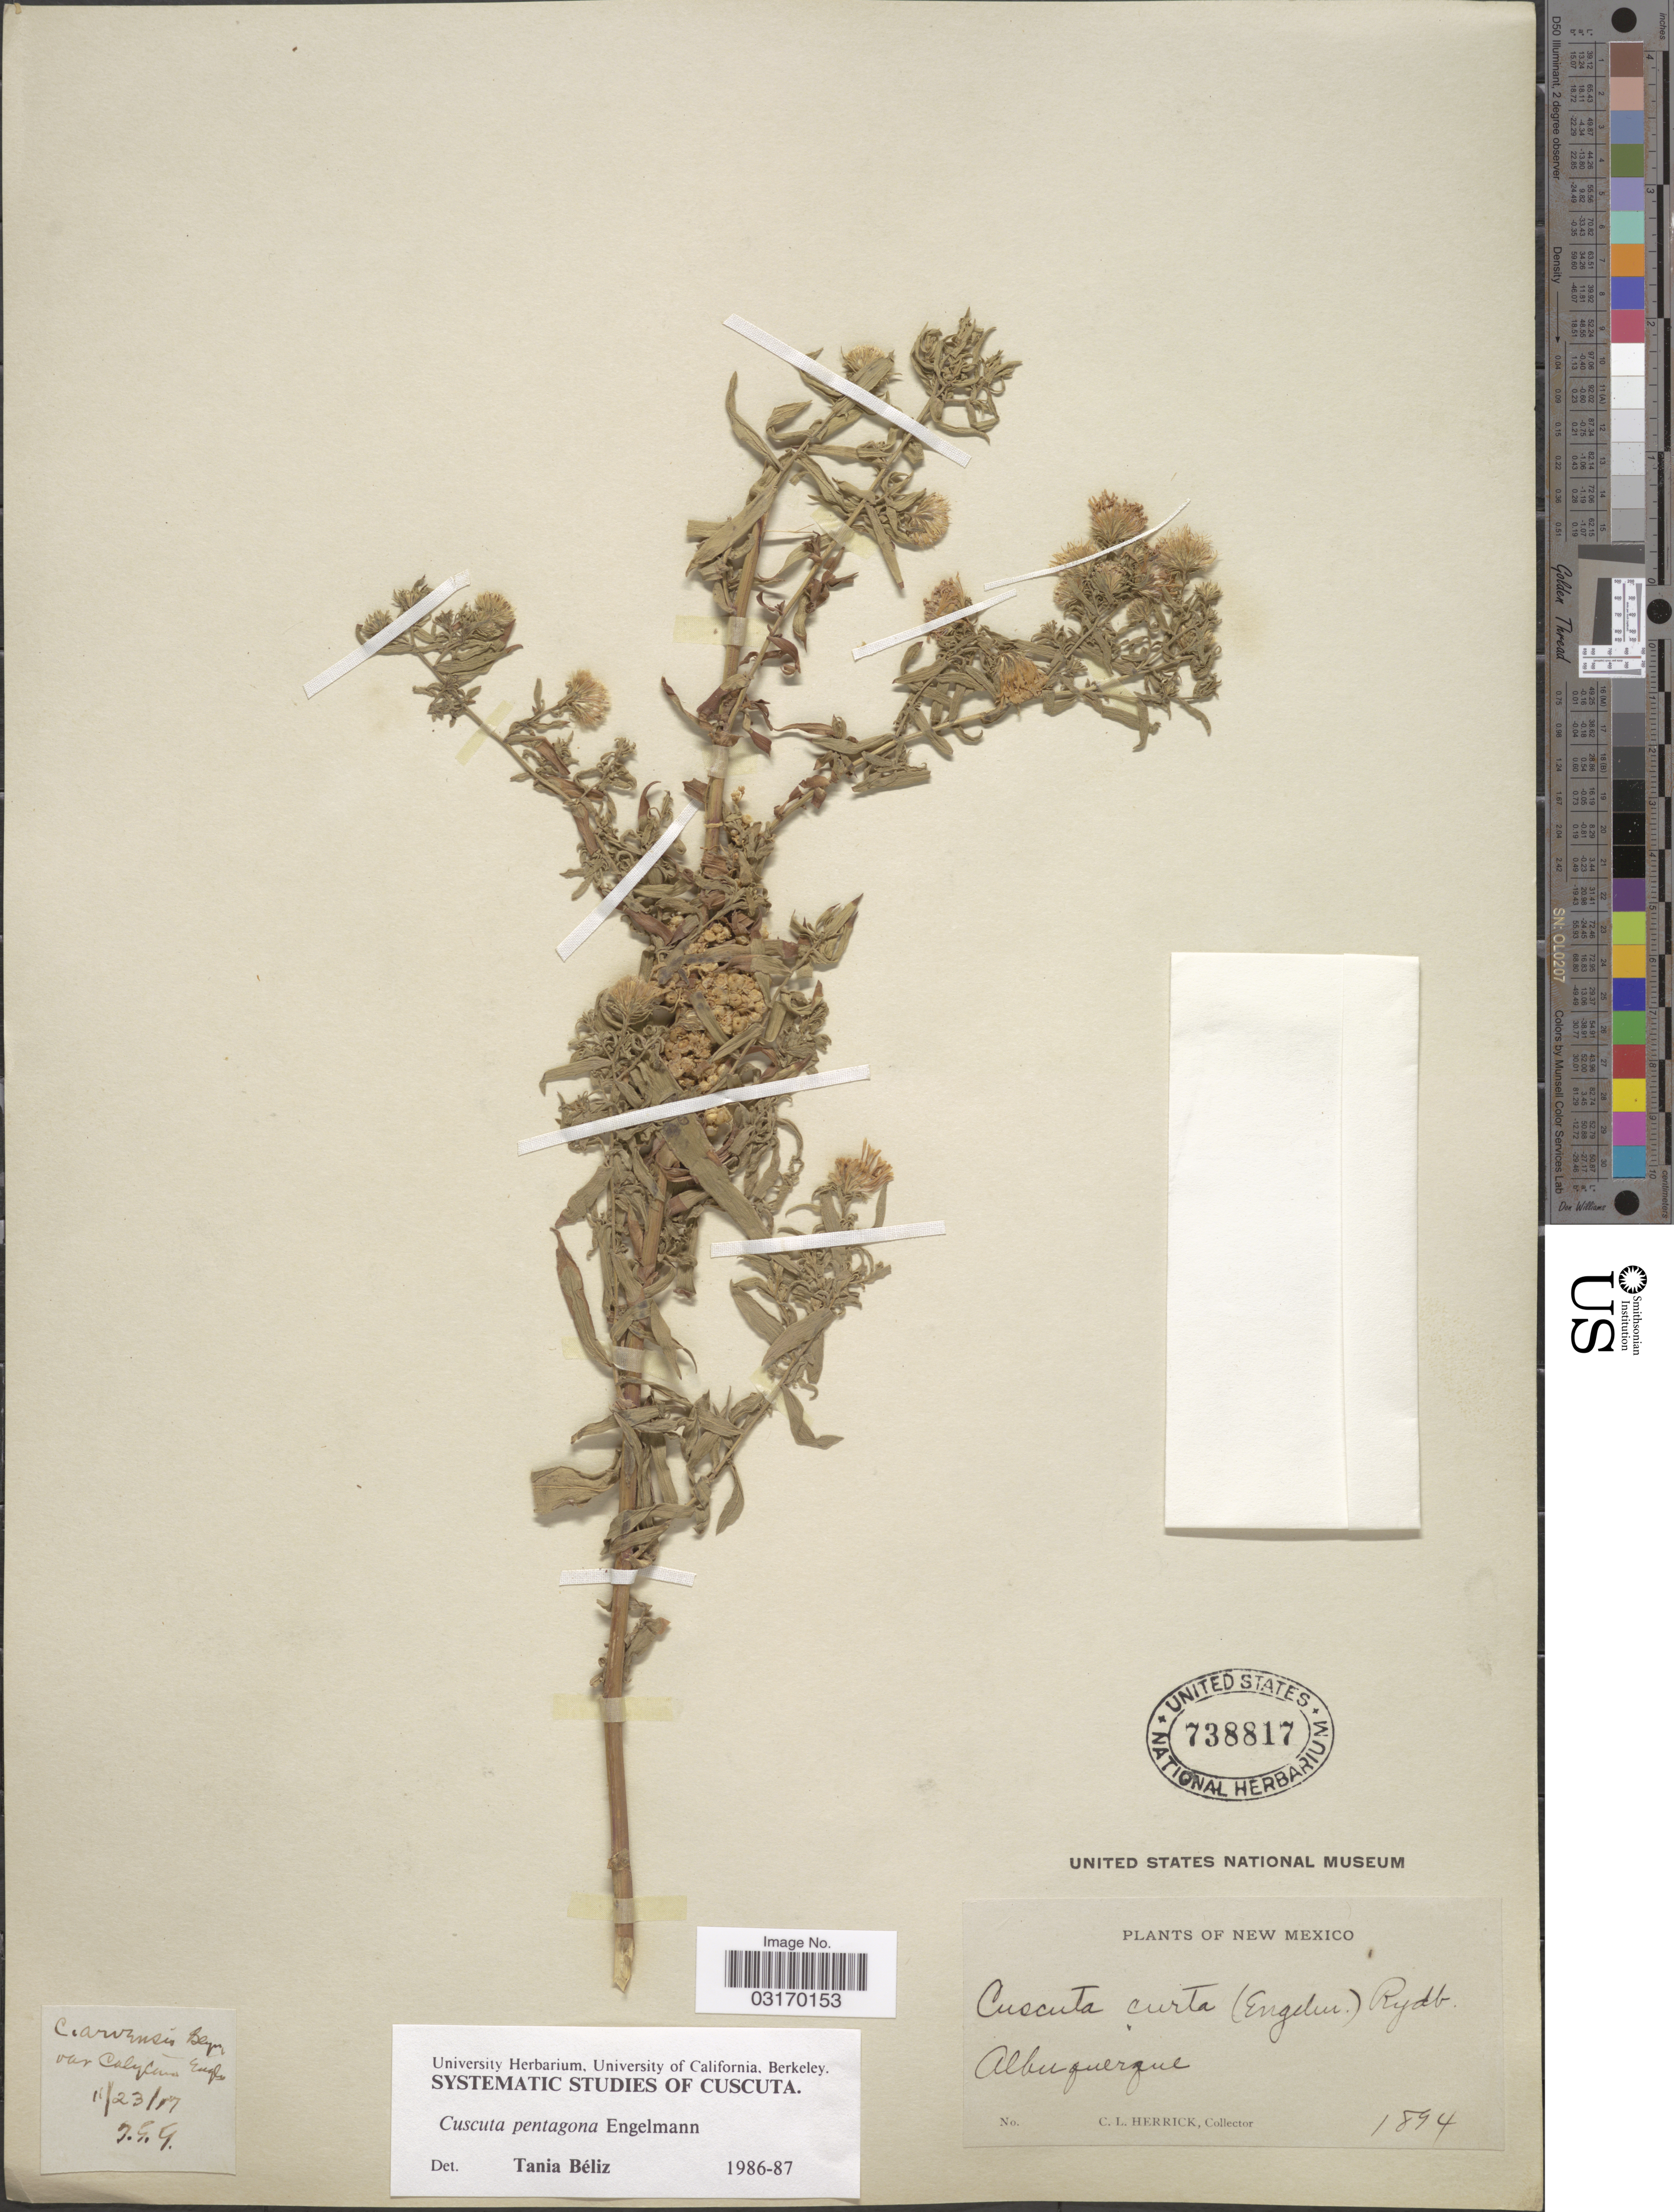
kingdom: Plantae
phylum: Tracheophyta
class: Magnoliopsida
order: Solanales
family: Convolvulaceae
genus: Cuscuta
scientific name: Cuscuta pentagona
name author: Engelm.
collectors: C. Herrick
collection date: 1894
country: United States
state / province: New Mexico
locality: Albuquerque.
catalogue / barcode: US 738817